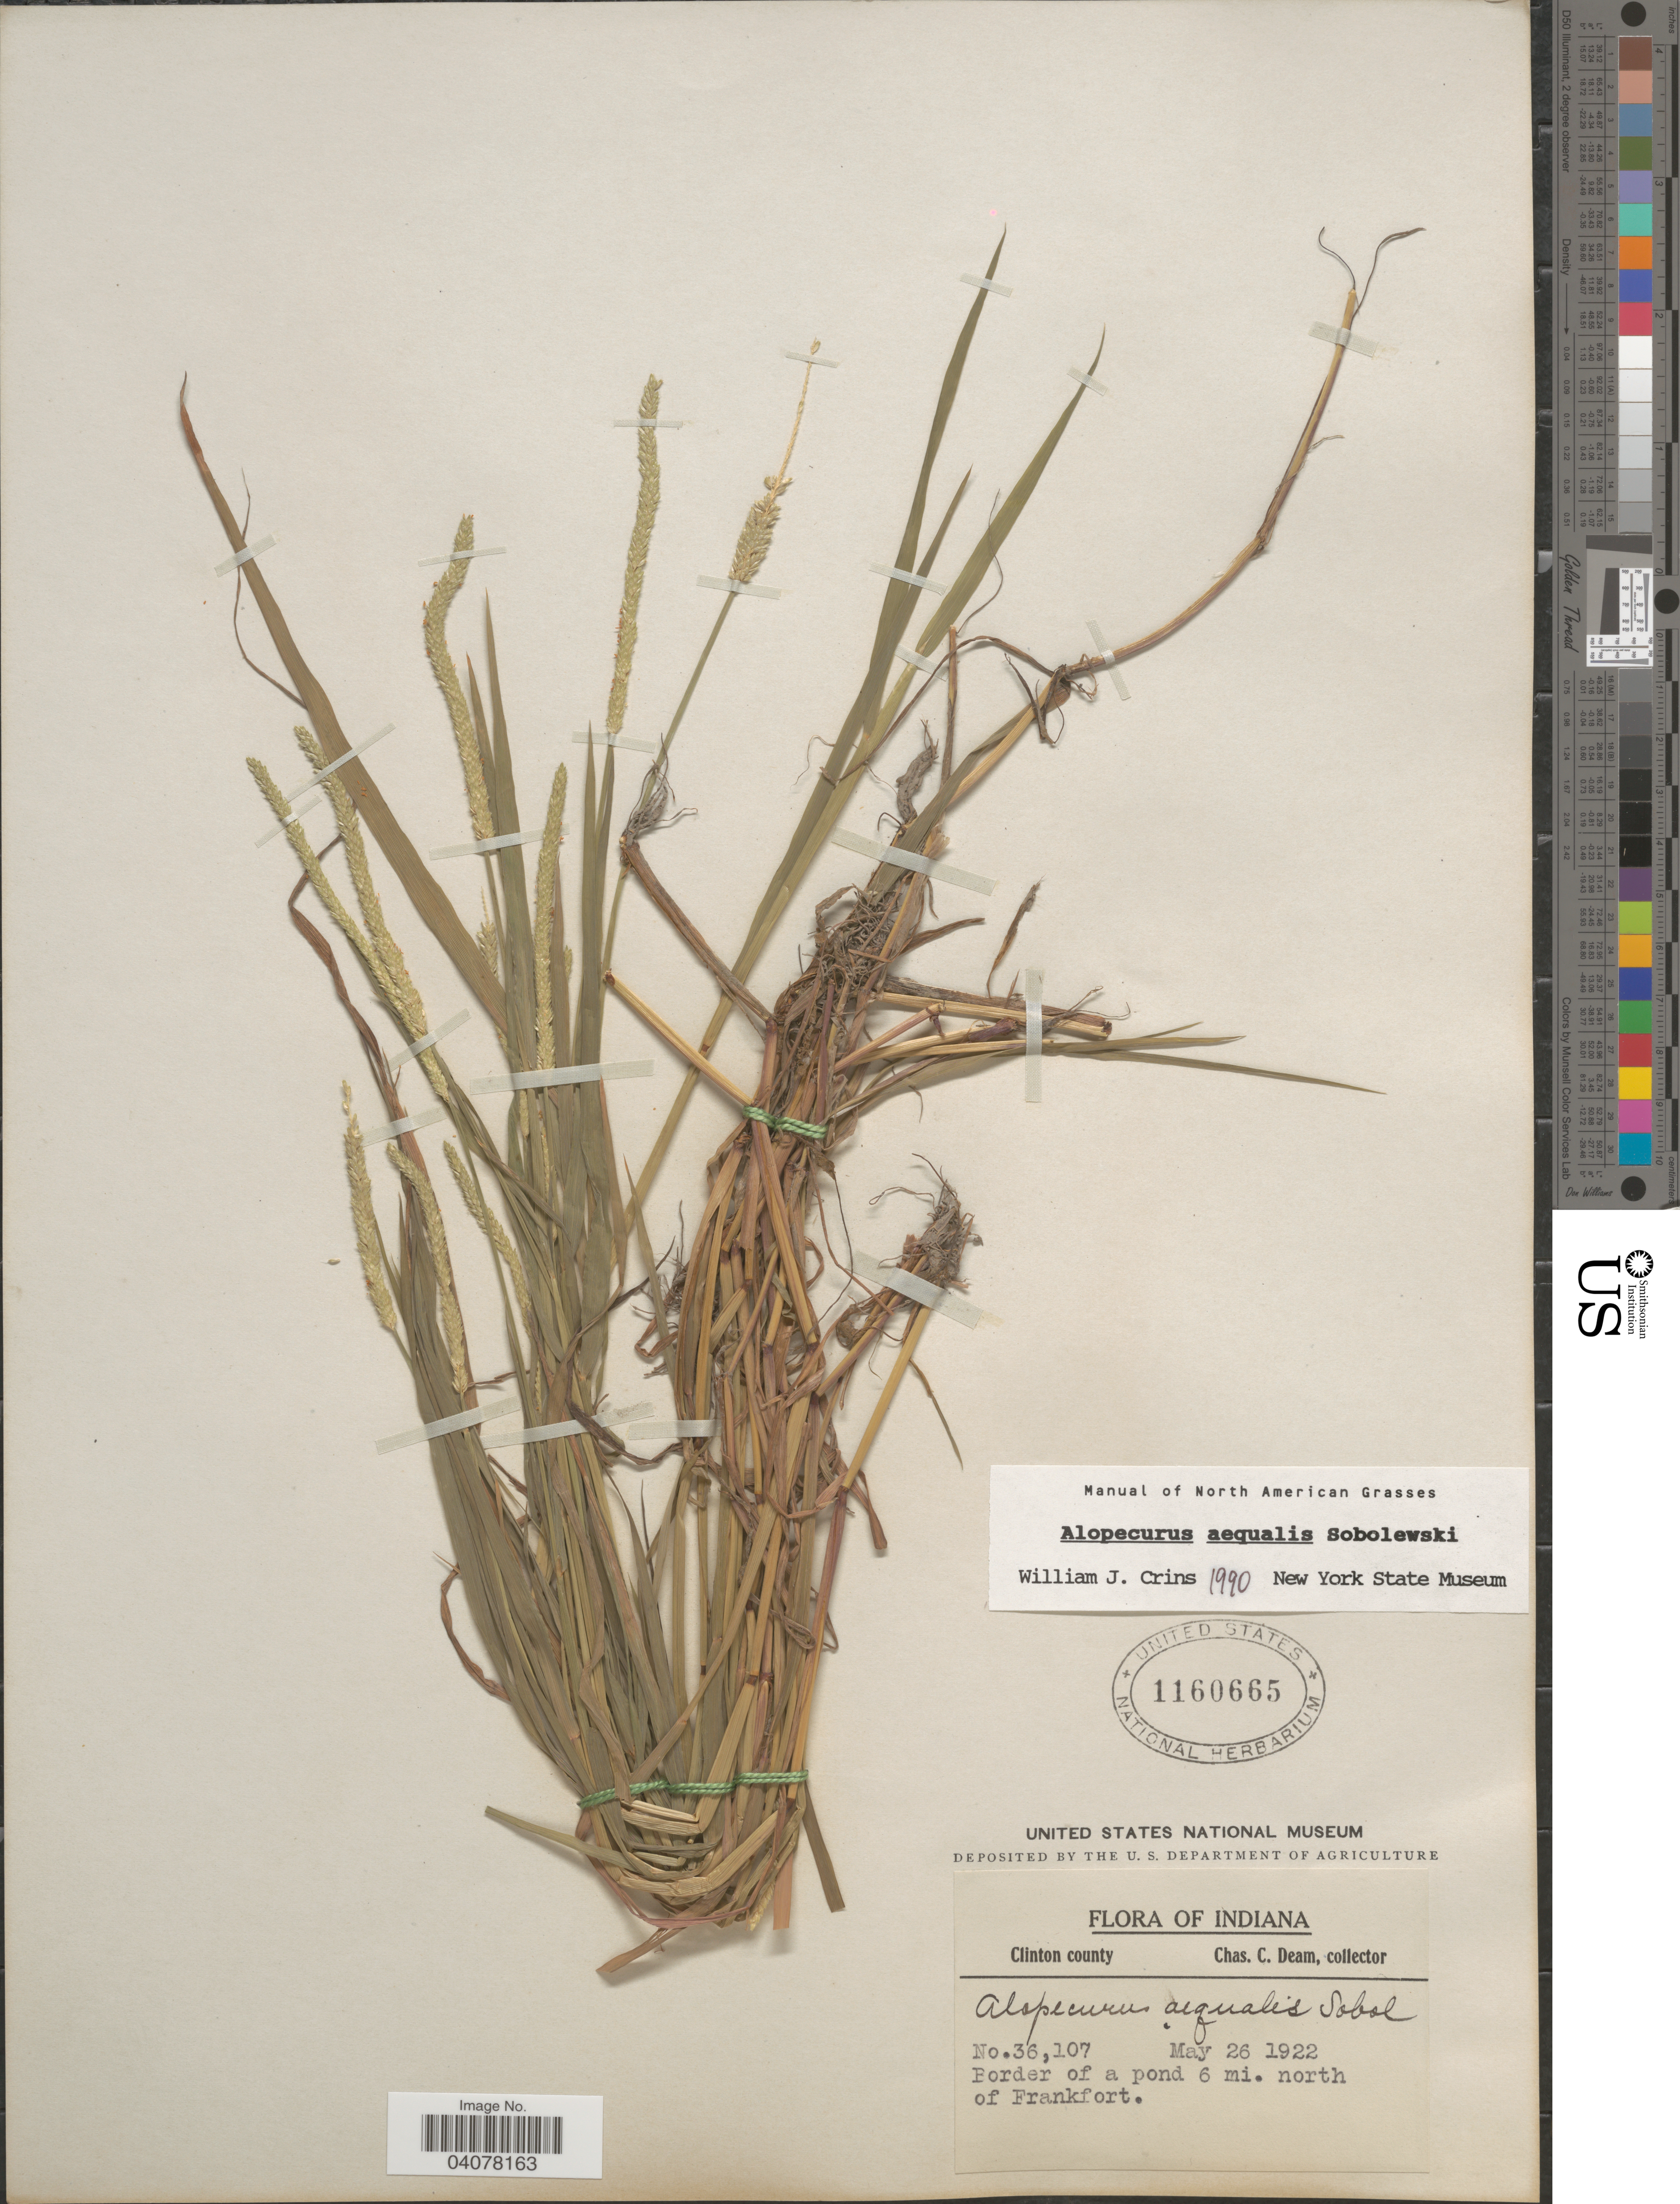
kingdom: Plantae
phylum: Tracheophyta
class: Liliopsida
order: Poales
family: Poaceae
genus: Alopecurus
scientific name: Alopecurus aequalis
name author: Sobol.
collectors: C. C. Deam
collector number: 36107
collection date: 1922-05-26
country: United States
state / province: Indiana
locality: Clinton county. Border of a pond 6 mi. north of Frankfort.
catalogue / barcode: US 1160665